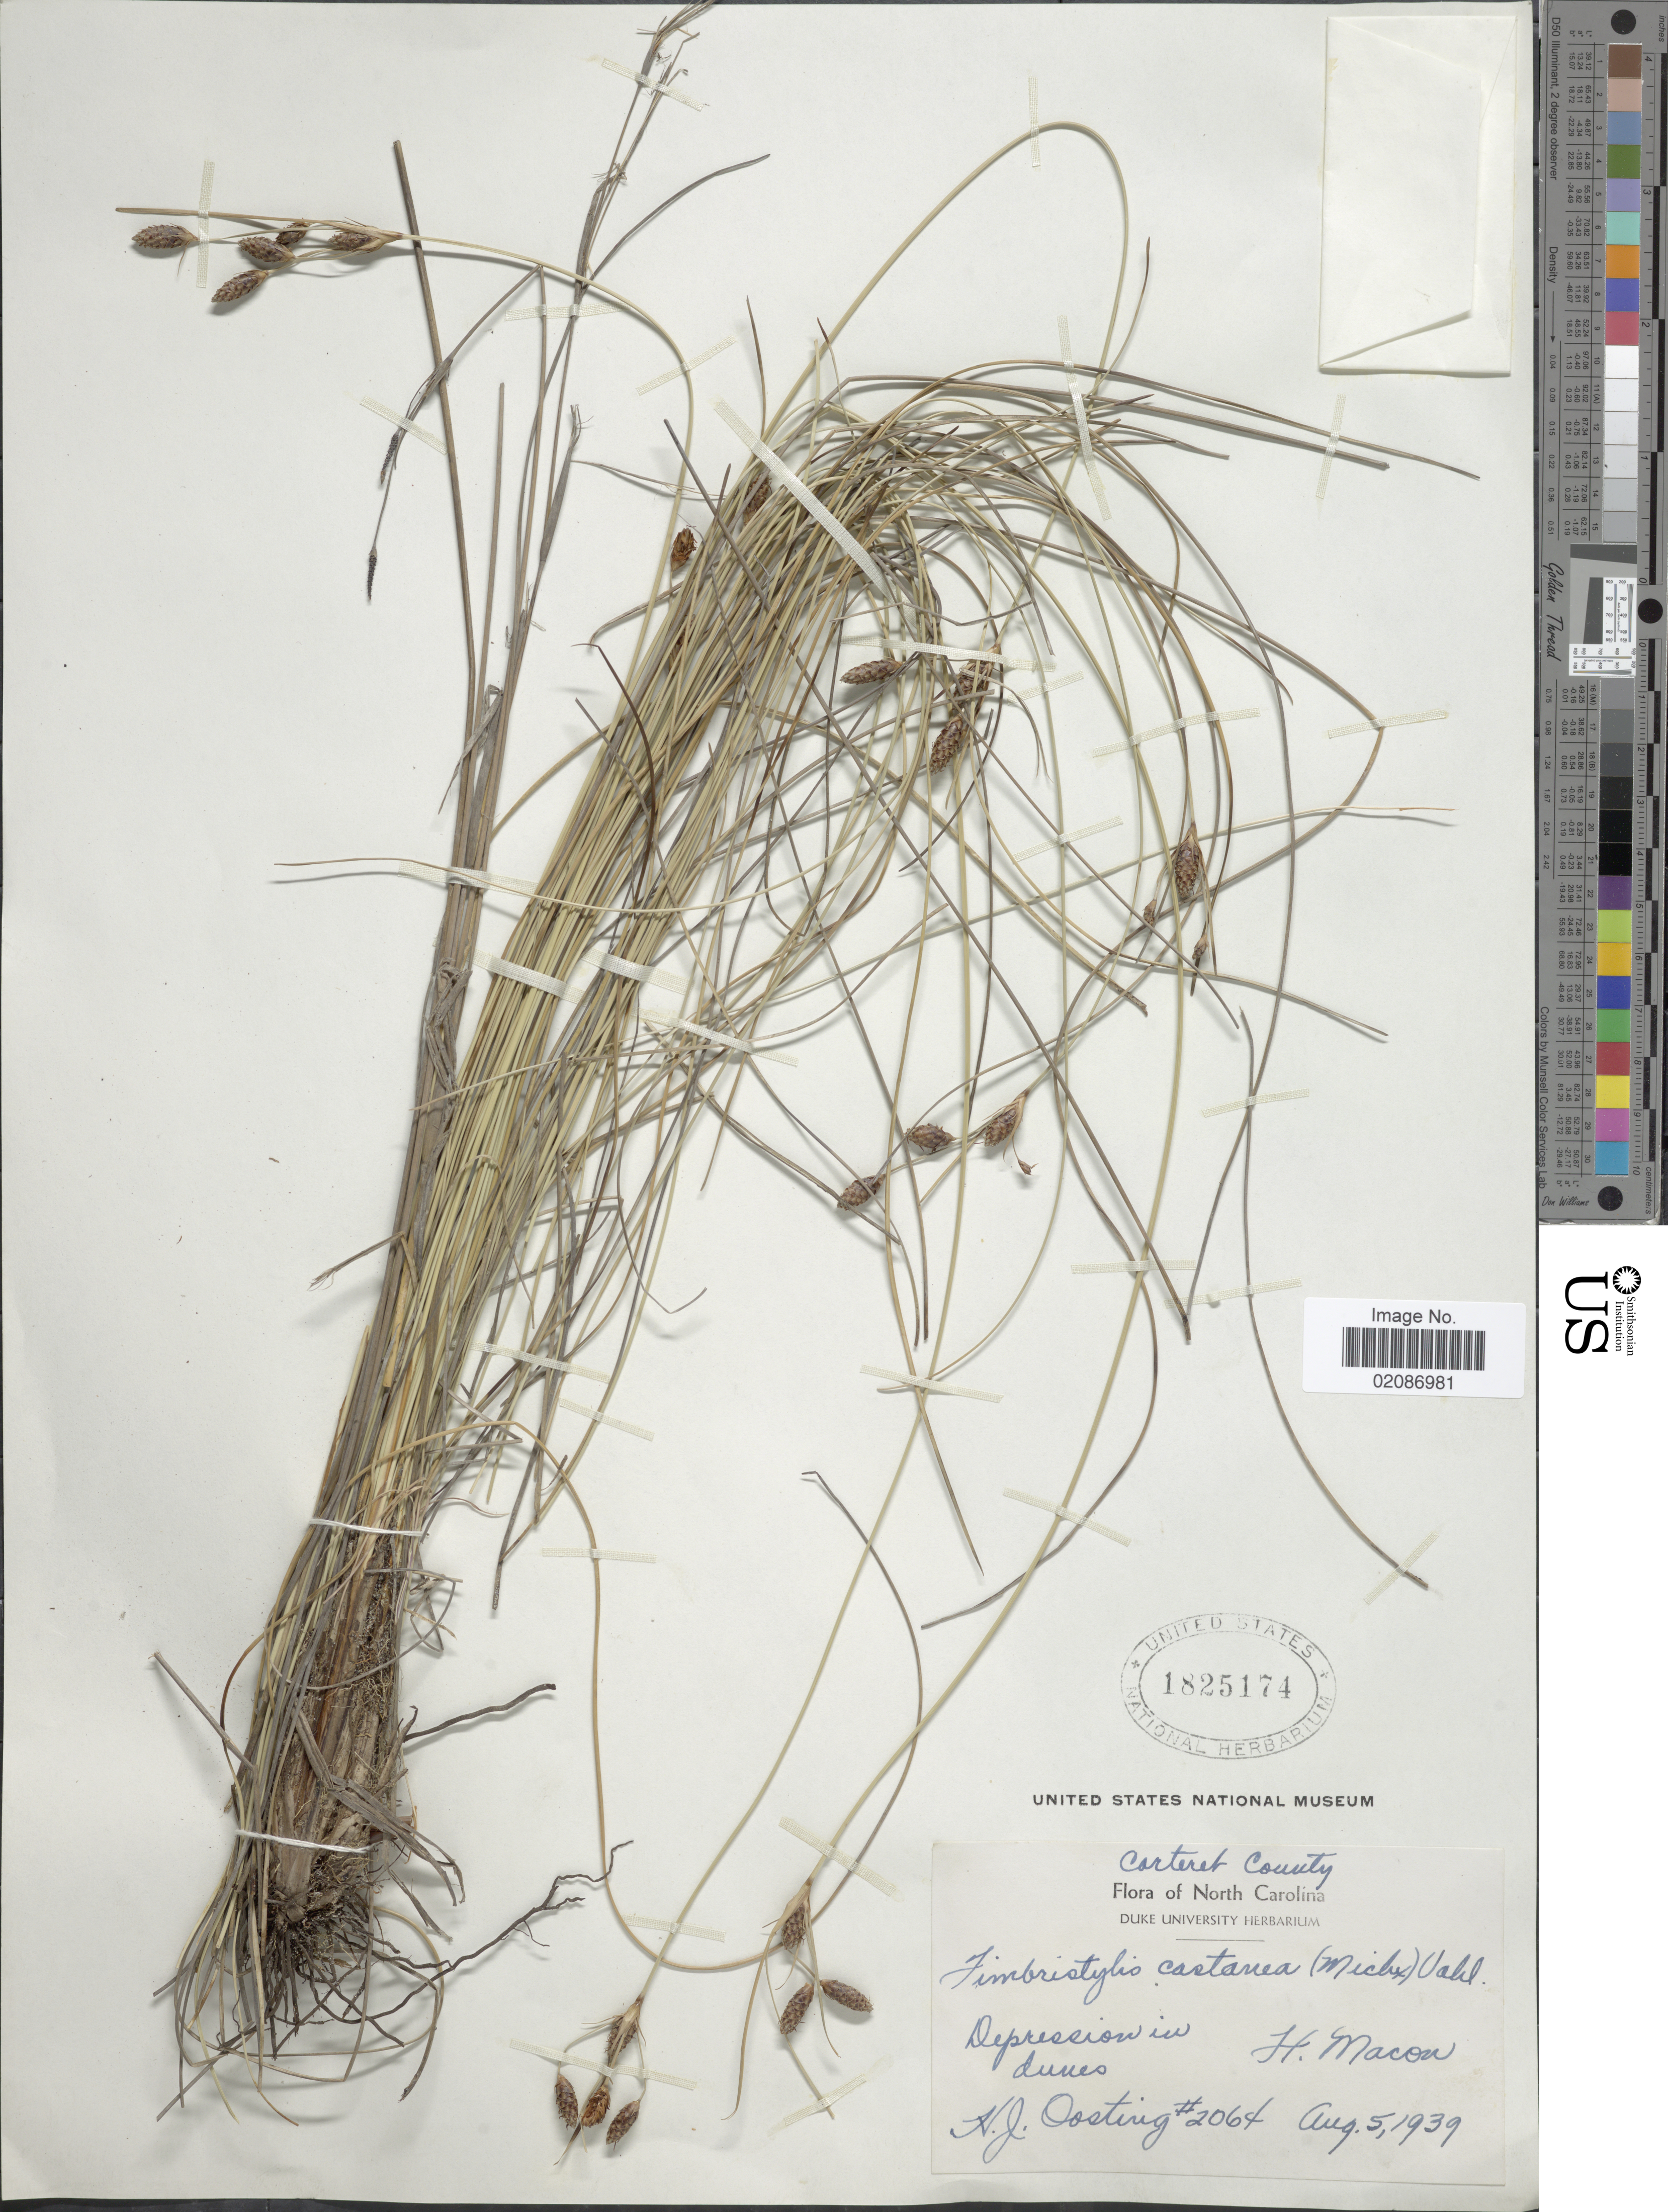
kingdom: Plantae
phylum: Tracheophyta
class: Liliopsida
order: Poales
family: Cyperaceae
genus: Fimbristylis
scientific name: Fimbristylis castanea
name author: (Michx.) Vahl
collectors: H. Oosting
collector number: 2064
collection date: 1939-08-05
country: United States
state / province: North Carolina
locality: Careteret County,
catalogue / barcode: US 1825174